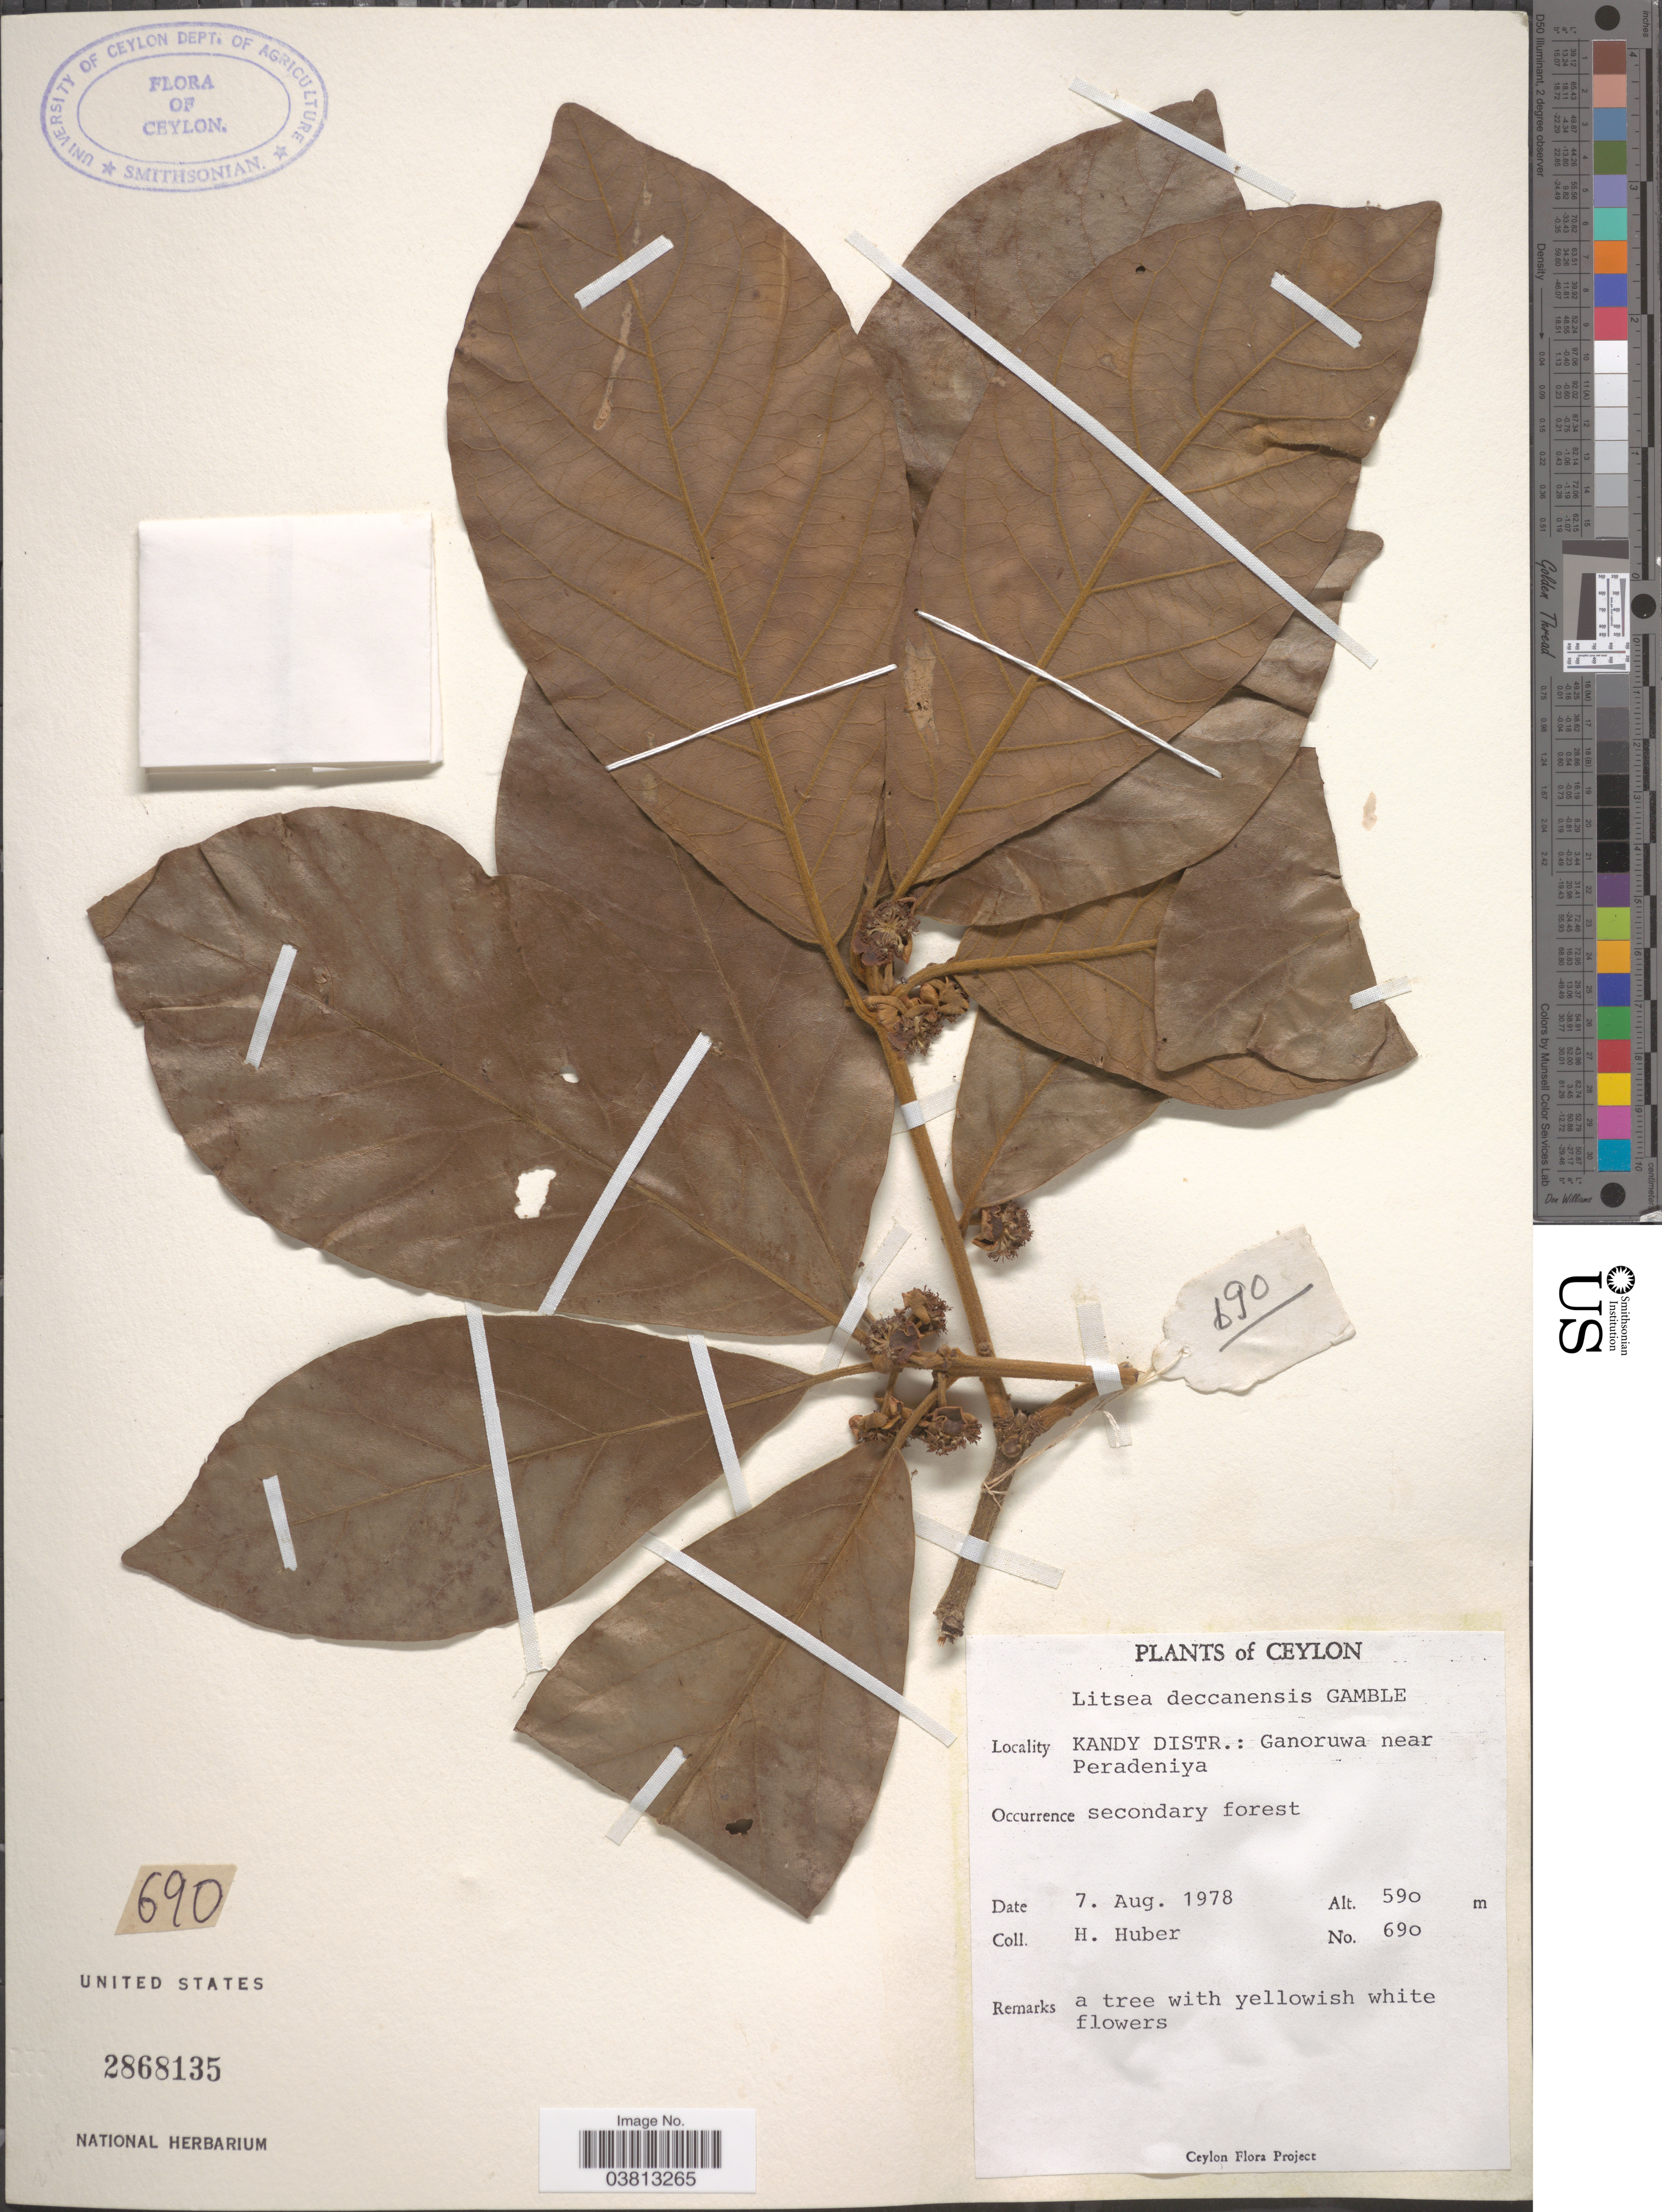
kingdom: Plantae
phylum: Tracheophyta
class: Magnoliopsida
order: Laurales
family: Lauraceae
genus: Litsea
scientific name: Litsea deccanensis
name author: Gamble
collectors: H. Huber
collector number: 690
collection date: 1978-08-07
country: Sri Lanka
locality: Ceylon. Kandy Distr.: Ganoruwa near Peradeniya.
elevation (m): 590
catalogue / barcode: US 2868135